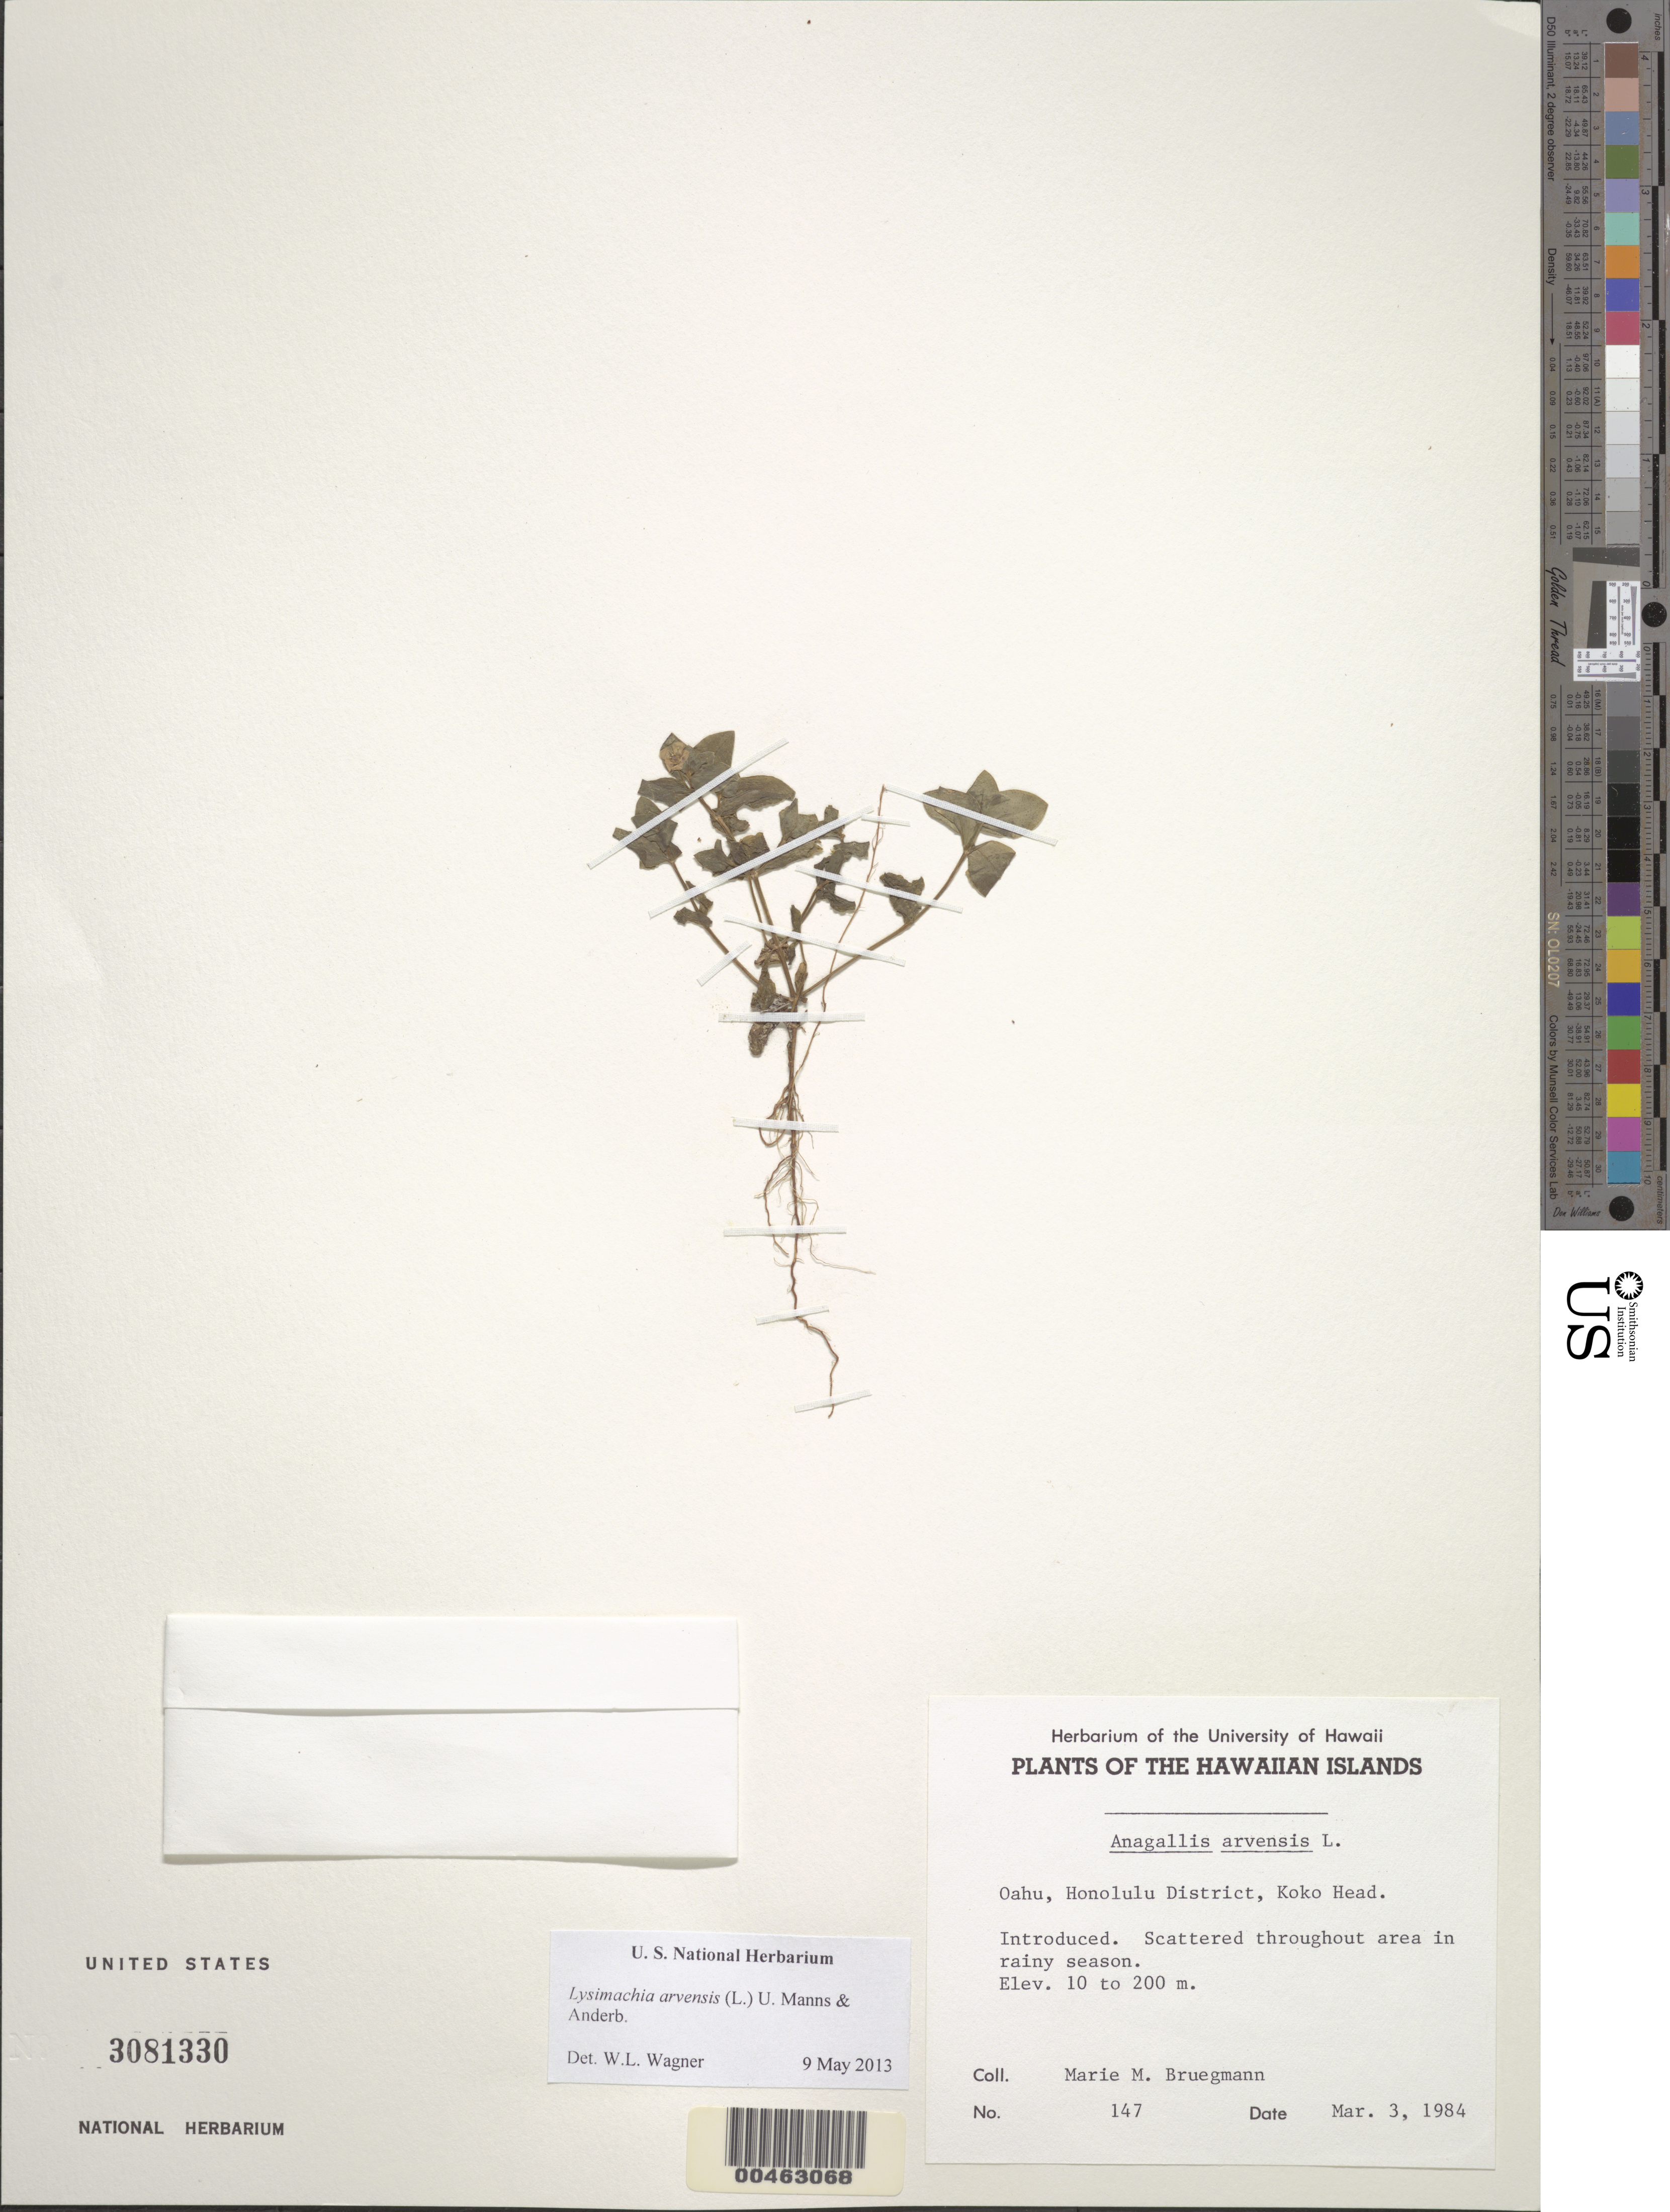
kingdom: Plantae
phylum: Tracheophyta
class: Magnoliopsida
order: Ericales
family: Primulaceae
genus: Lysimachia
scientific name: Lysimachia arvensis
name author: (L.) U. Manns & Anderb.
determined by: Wagner, W. L., (BOT), Smithsonian Institution - National Museum of Natural History (UNITED STATES)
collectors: M. Bruegmann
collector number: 147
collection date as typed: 3 Mar 1984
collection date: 1984-03-03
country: United States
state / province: Hawaii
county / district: Honolulu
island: Oahu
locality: Honolulu Dist., Koko Head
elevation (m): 10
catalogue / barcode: US 3081330